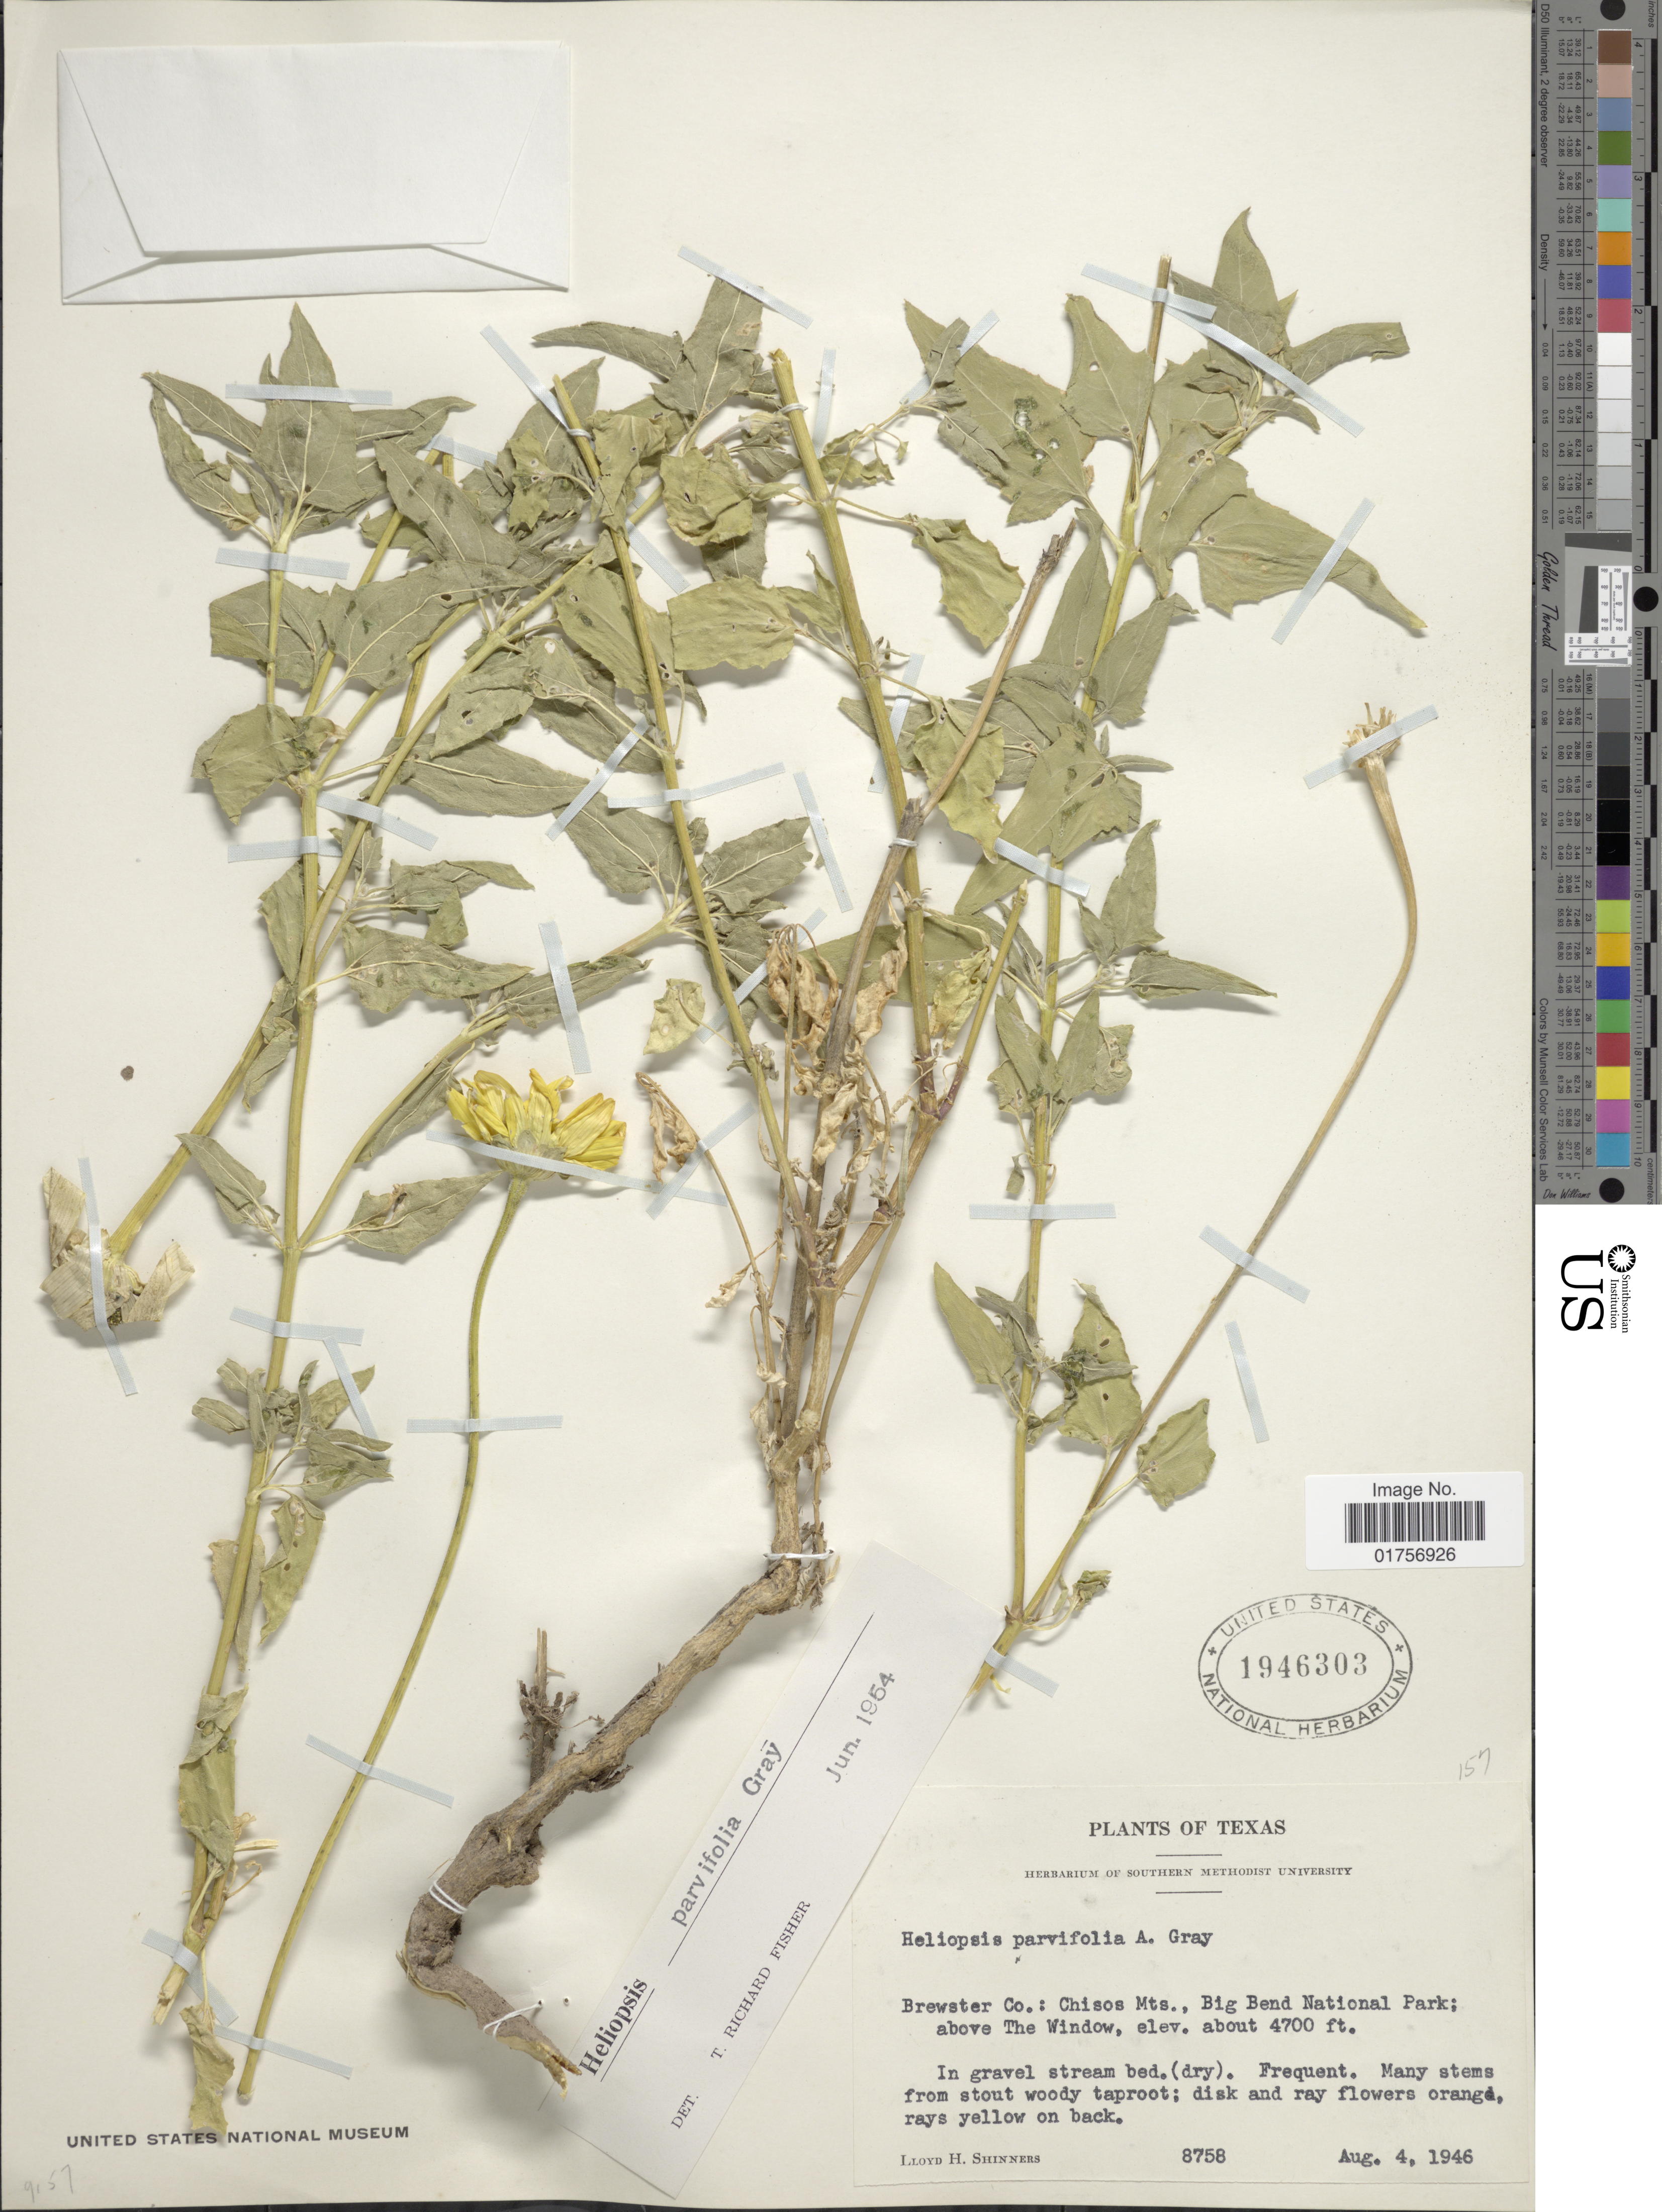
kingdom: Plantae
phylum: Tracheophyta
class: Magnoliopsida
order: Asterales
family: Asteraceae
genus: Heliopsis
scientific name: Heliopsis parvifolia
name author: A. Gray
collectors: L. H. Shinners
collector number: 8758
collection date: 1946-08-04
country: United States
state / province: Texas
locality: Brewster Co.: Chisos Mts. Big Bend National Park; above The Window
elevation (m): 1433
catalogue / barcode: US 1946303